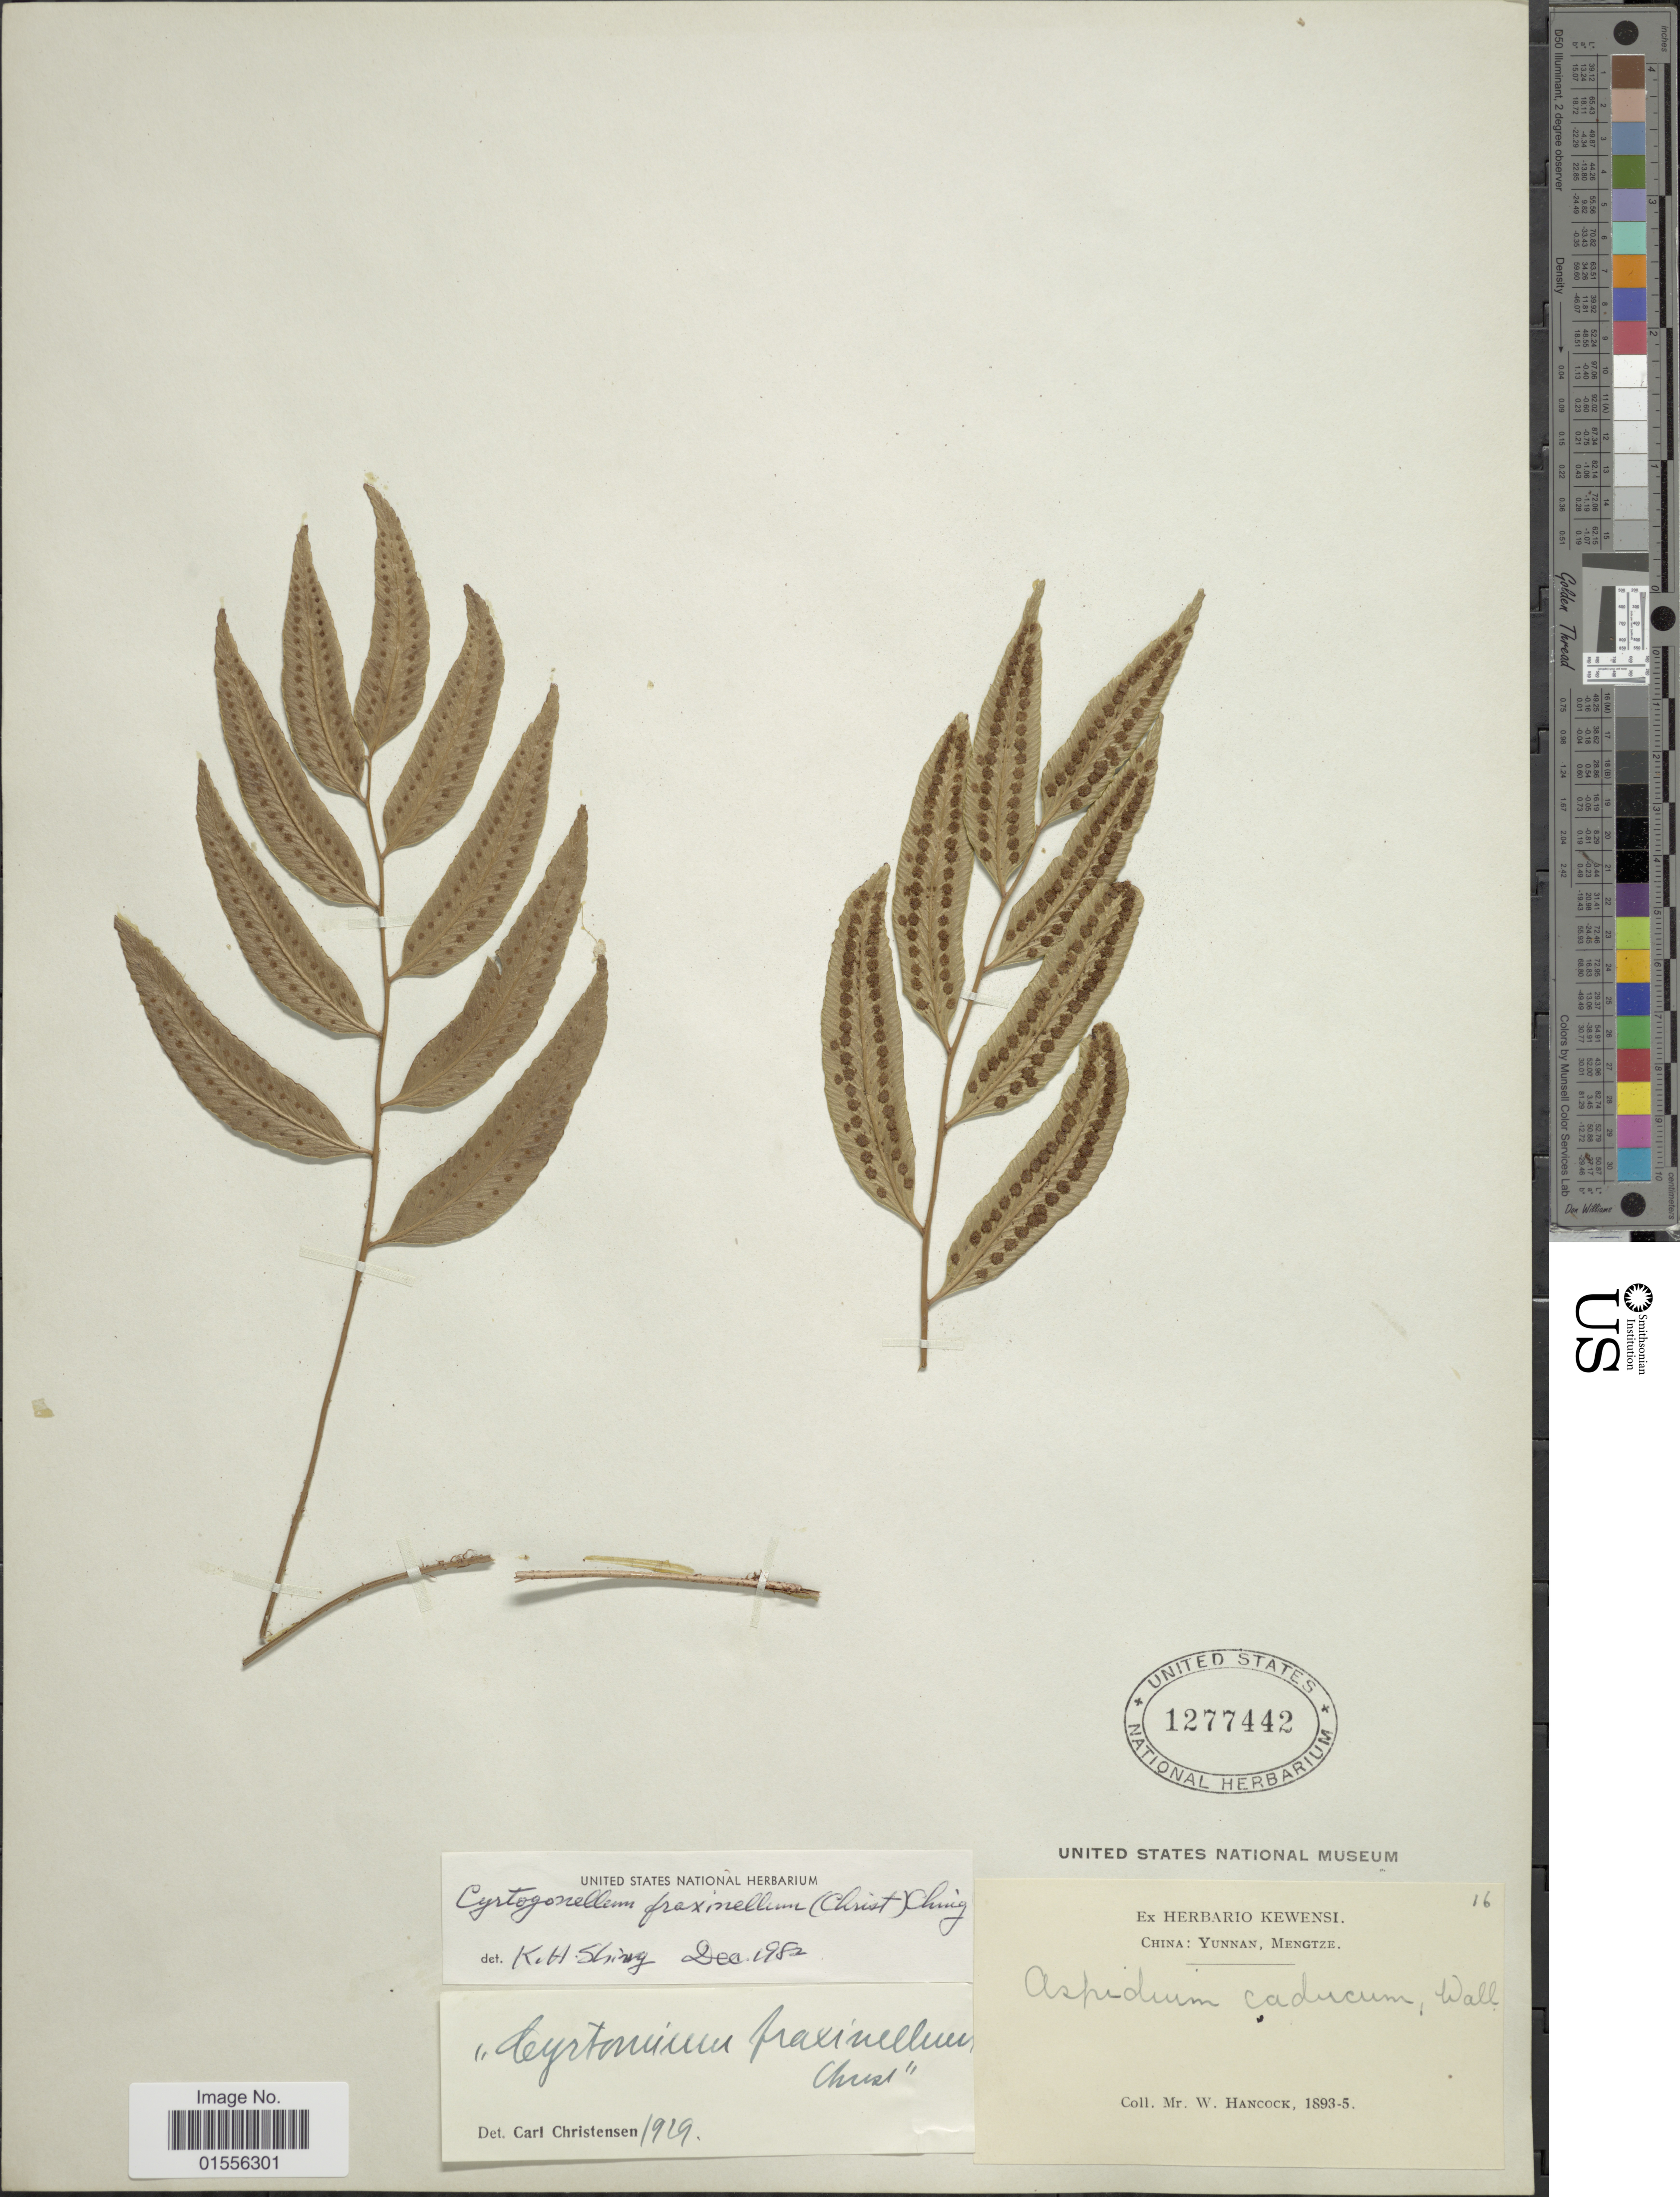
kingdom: Plantae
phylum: Tracheophyta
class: Polypodiopsida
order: Polypodiales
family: Dryopteridaceae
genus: Cyrtomium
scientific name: Cyrtomium fraxinellum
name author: (Christ) Christ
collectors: W. Hancock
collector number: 16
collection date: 1893/1895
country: China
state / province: Yunnan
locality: Mengtze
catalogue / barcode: US 1277442